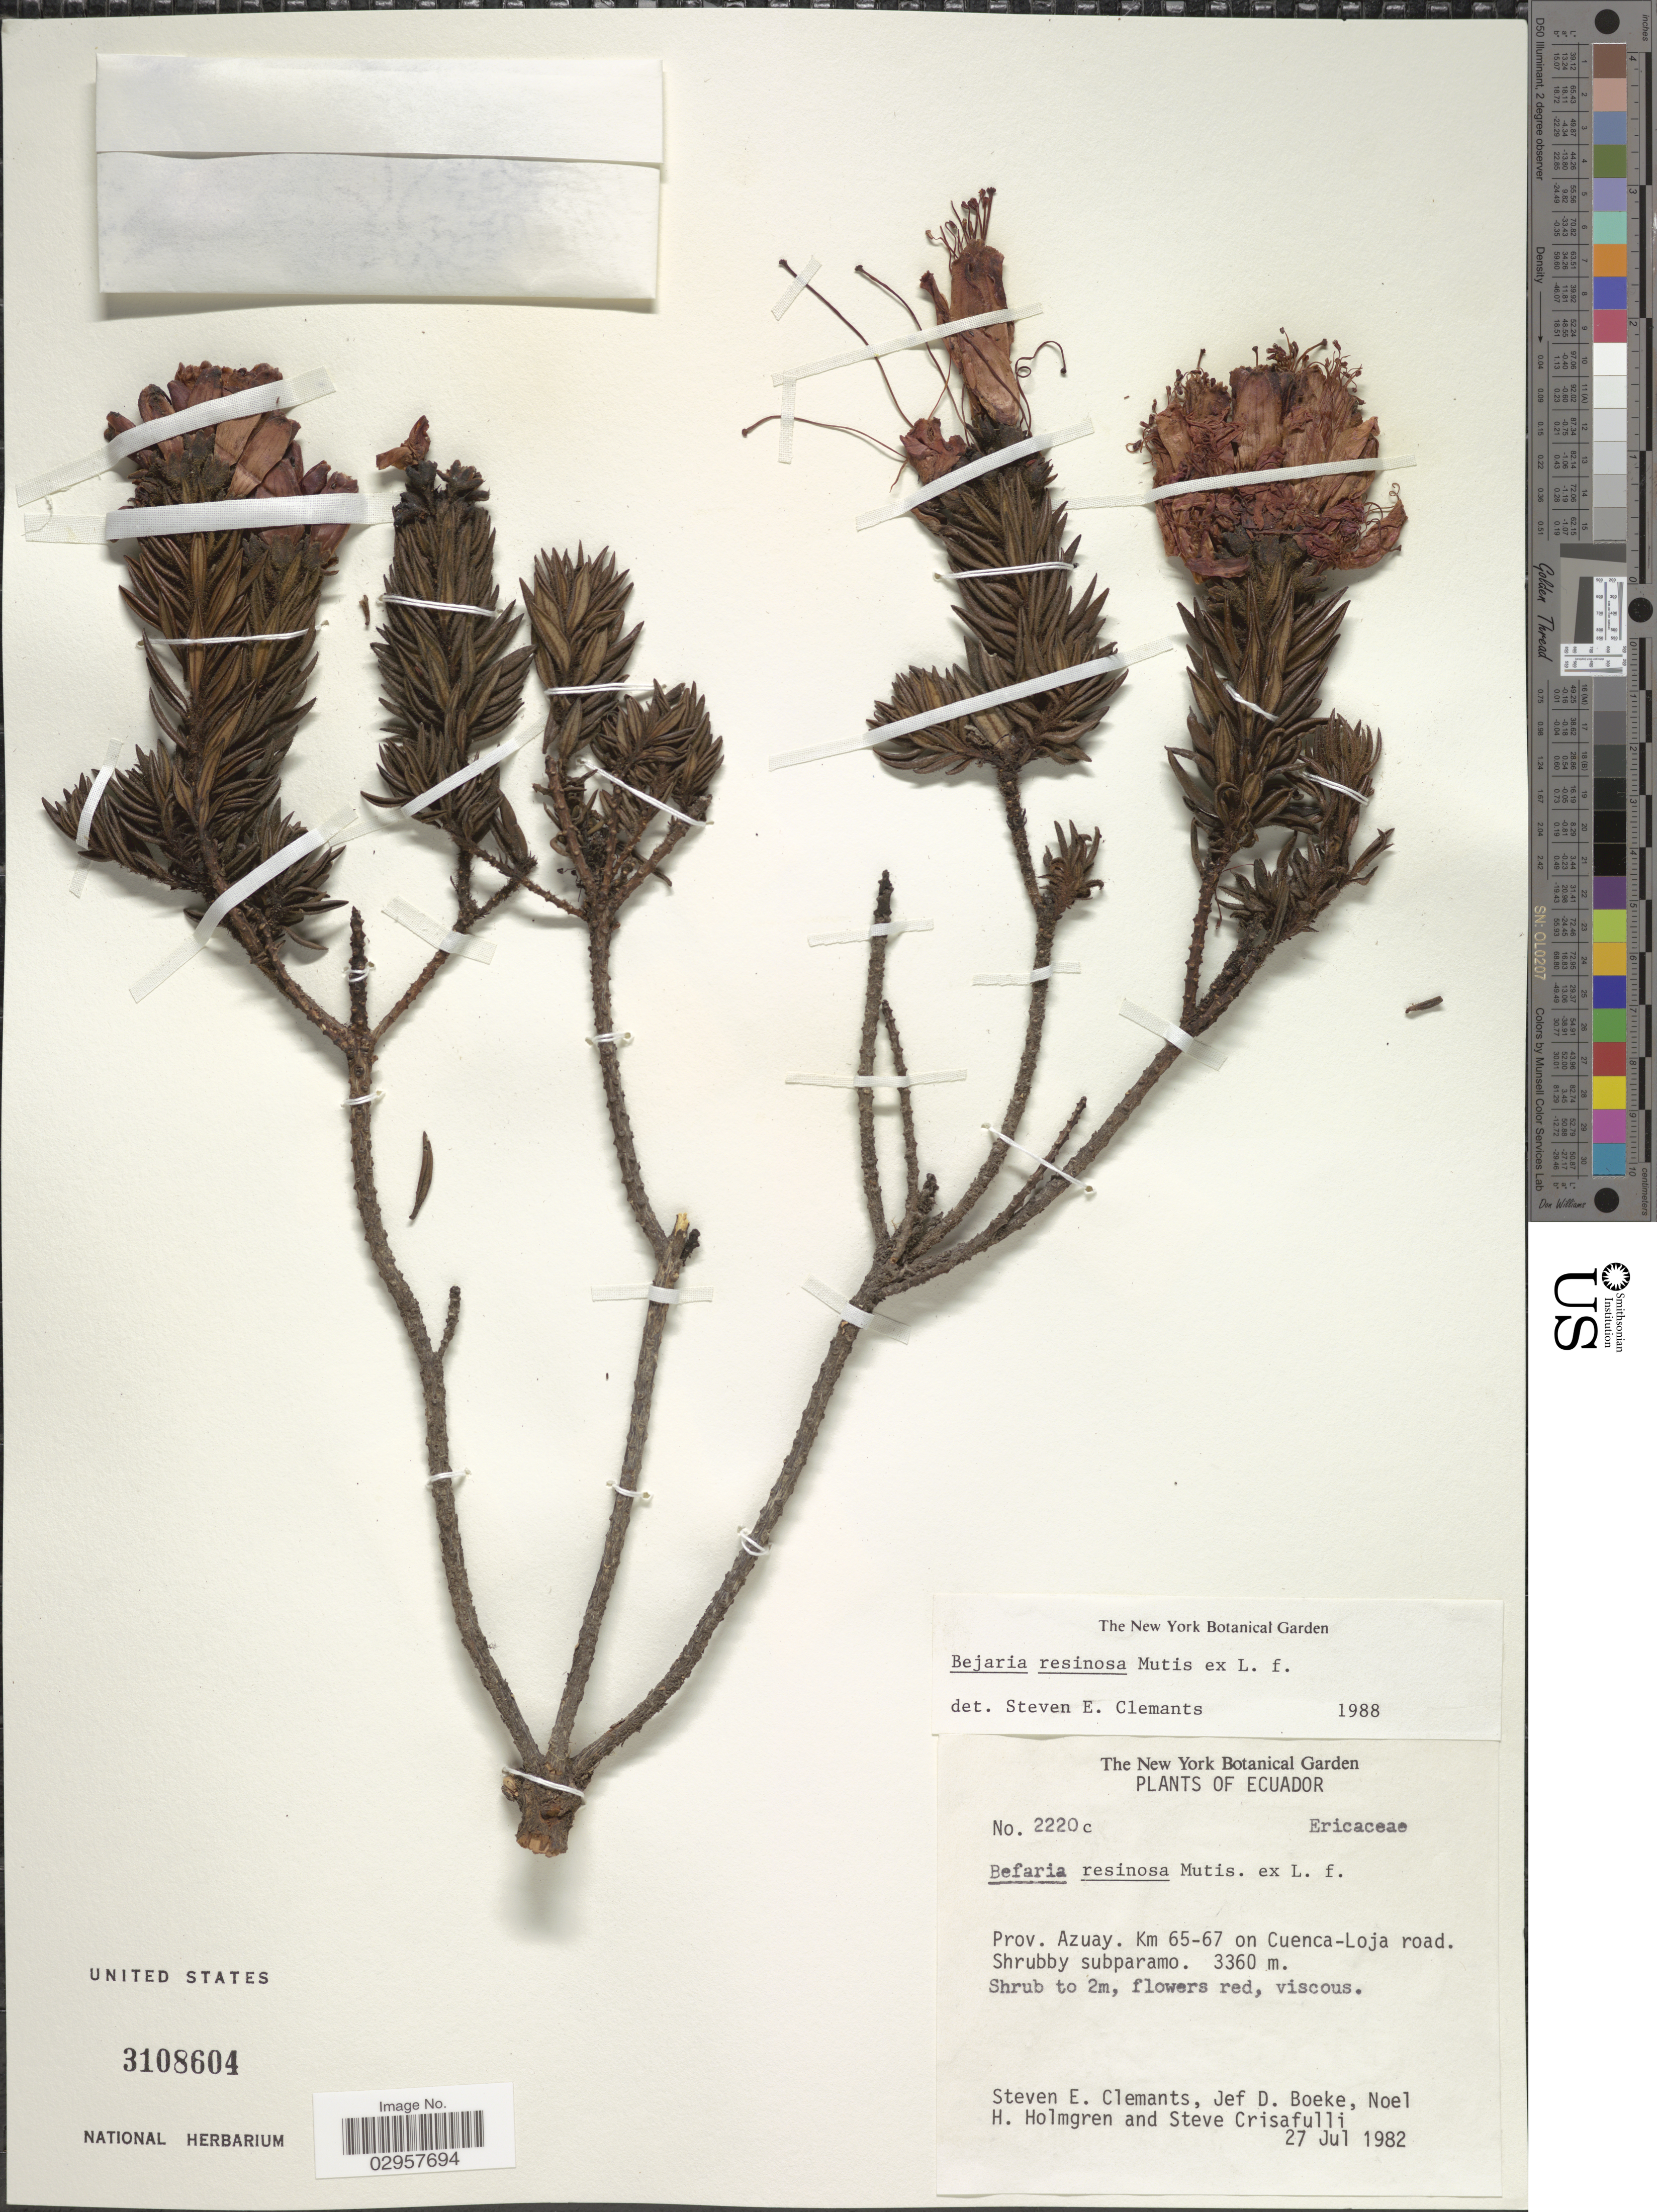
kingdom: Plantae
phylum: Tracheophyta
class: Magnoliopsida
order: Ericales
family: Ericaceae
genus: Befaria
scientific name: Befaria resinosa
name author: Mutis ex L. f.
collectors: S. Clemants, J. Boeke, N. H. Holmgren & S. Crisafulli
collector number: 2220c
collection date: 1982-07-27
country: Ecuador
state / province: Azuay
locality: Km 65-67 on Cuenca-Loja road.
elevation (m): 3360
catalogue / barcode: US 3108604